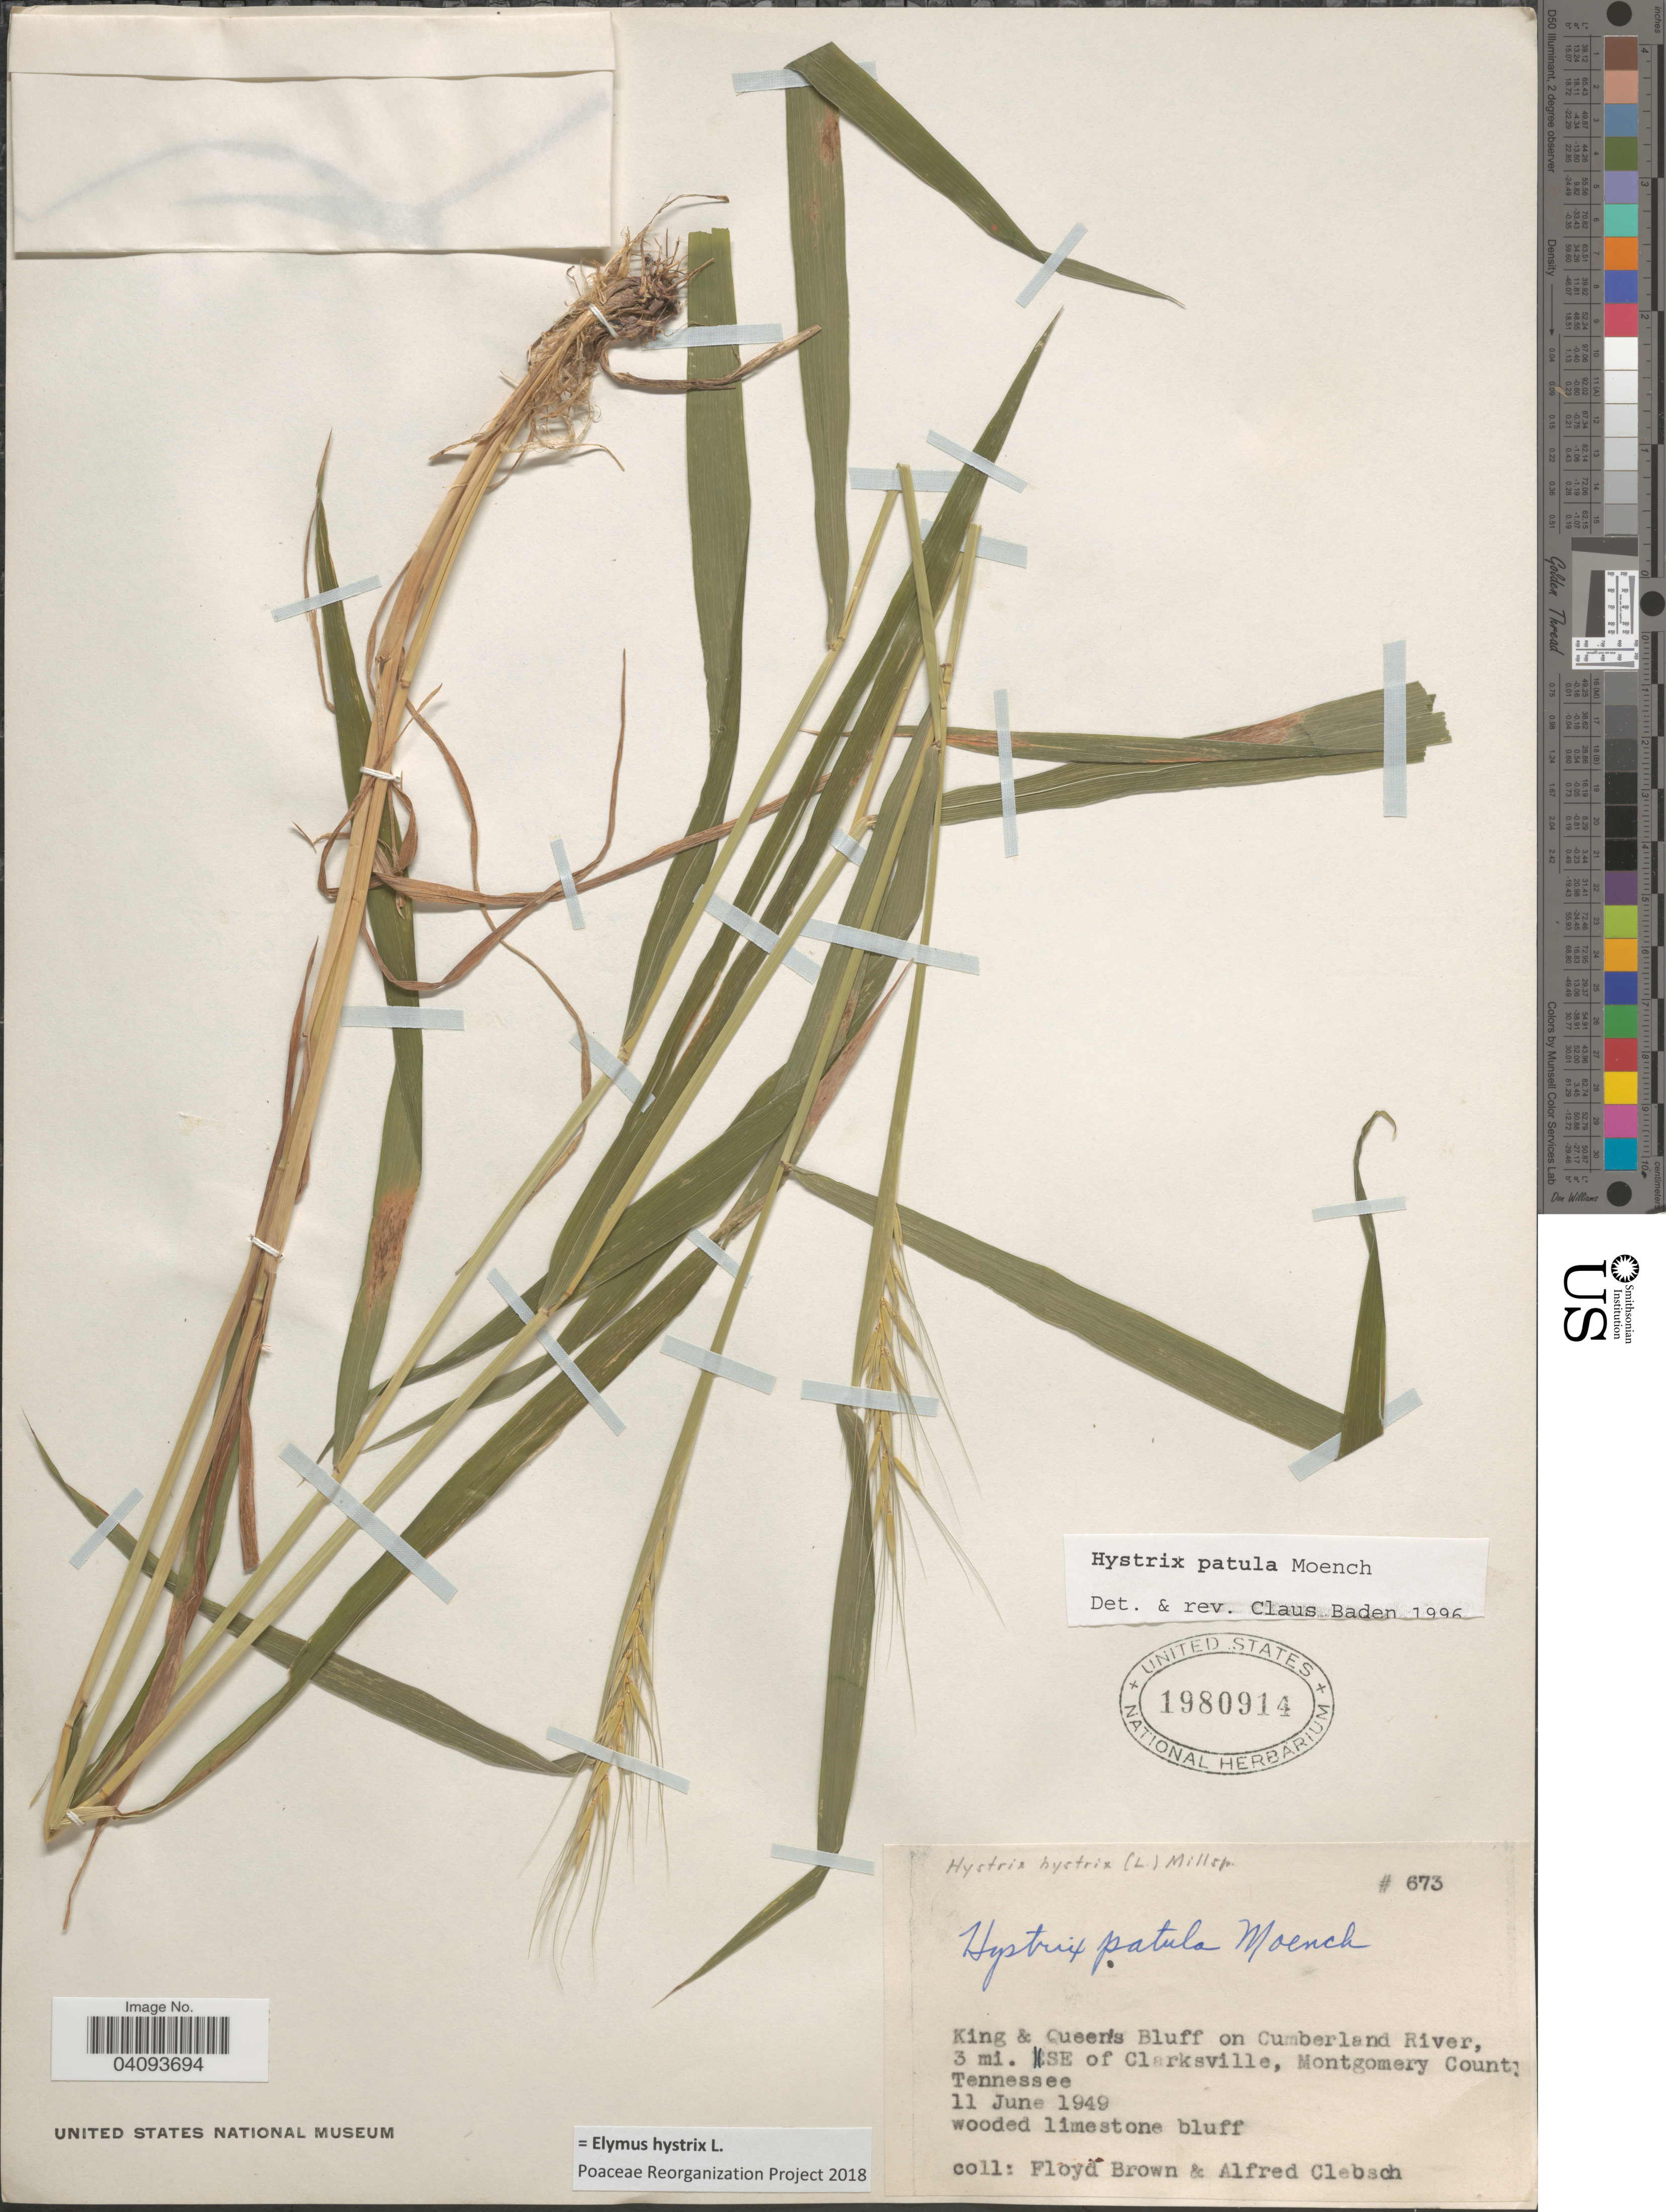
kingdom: Plantae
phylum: Tracheophyta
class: Liliopsida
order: Poales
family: Poaceae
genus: Elymus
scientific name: Elymus hystrix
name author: L.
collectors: F. Brown & A. Clebsch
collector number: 673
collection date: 1949-06-11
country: United States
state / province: Tennessee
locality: King & Queens Bluff on Cumberland River, 3 mi. SE of Clarksville, Montgomery County.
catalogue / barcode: US 1980914